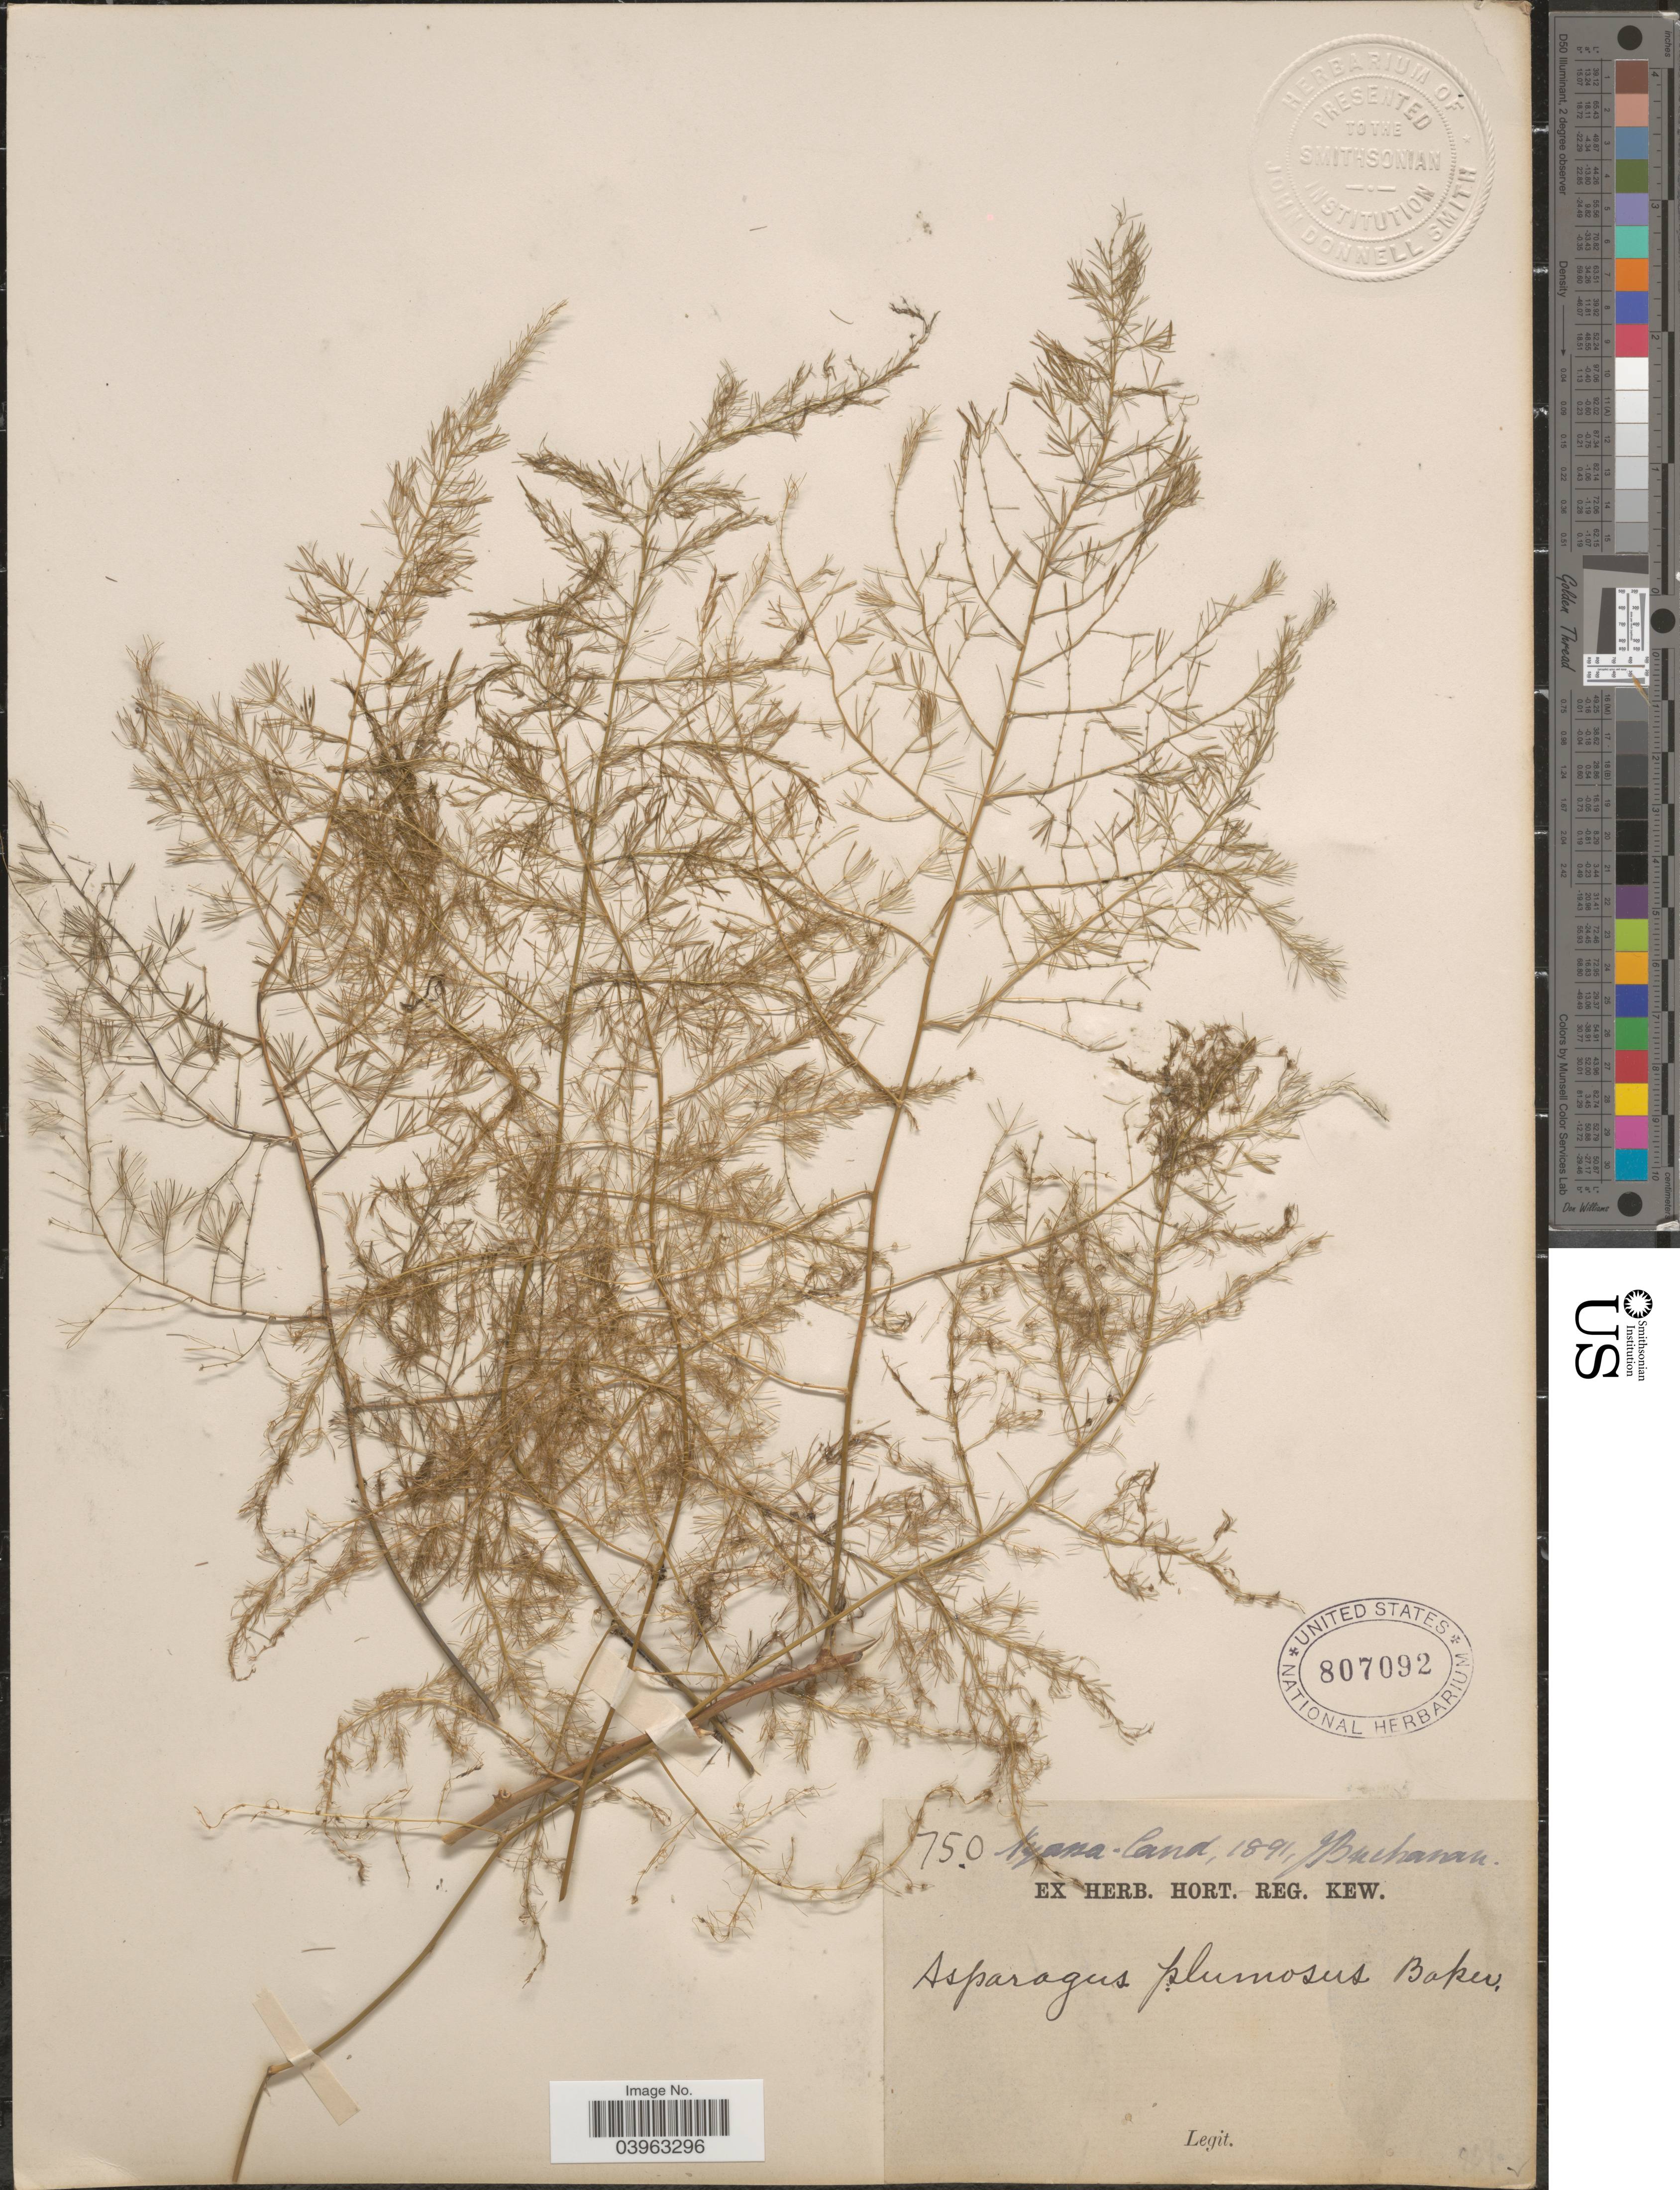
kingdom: Plantae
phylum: Tracheophyta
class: Liliopsida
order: Asparagales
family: Asparagaceae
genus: Asparagus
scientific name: Asparagus setaceus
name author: (Kunth) Jessop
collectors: J. Buchanan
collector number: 750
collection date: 1891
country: Malawi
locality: Nyasa-land.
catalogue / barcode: US 807092